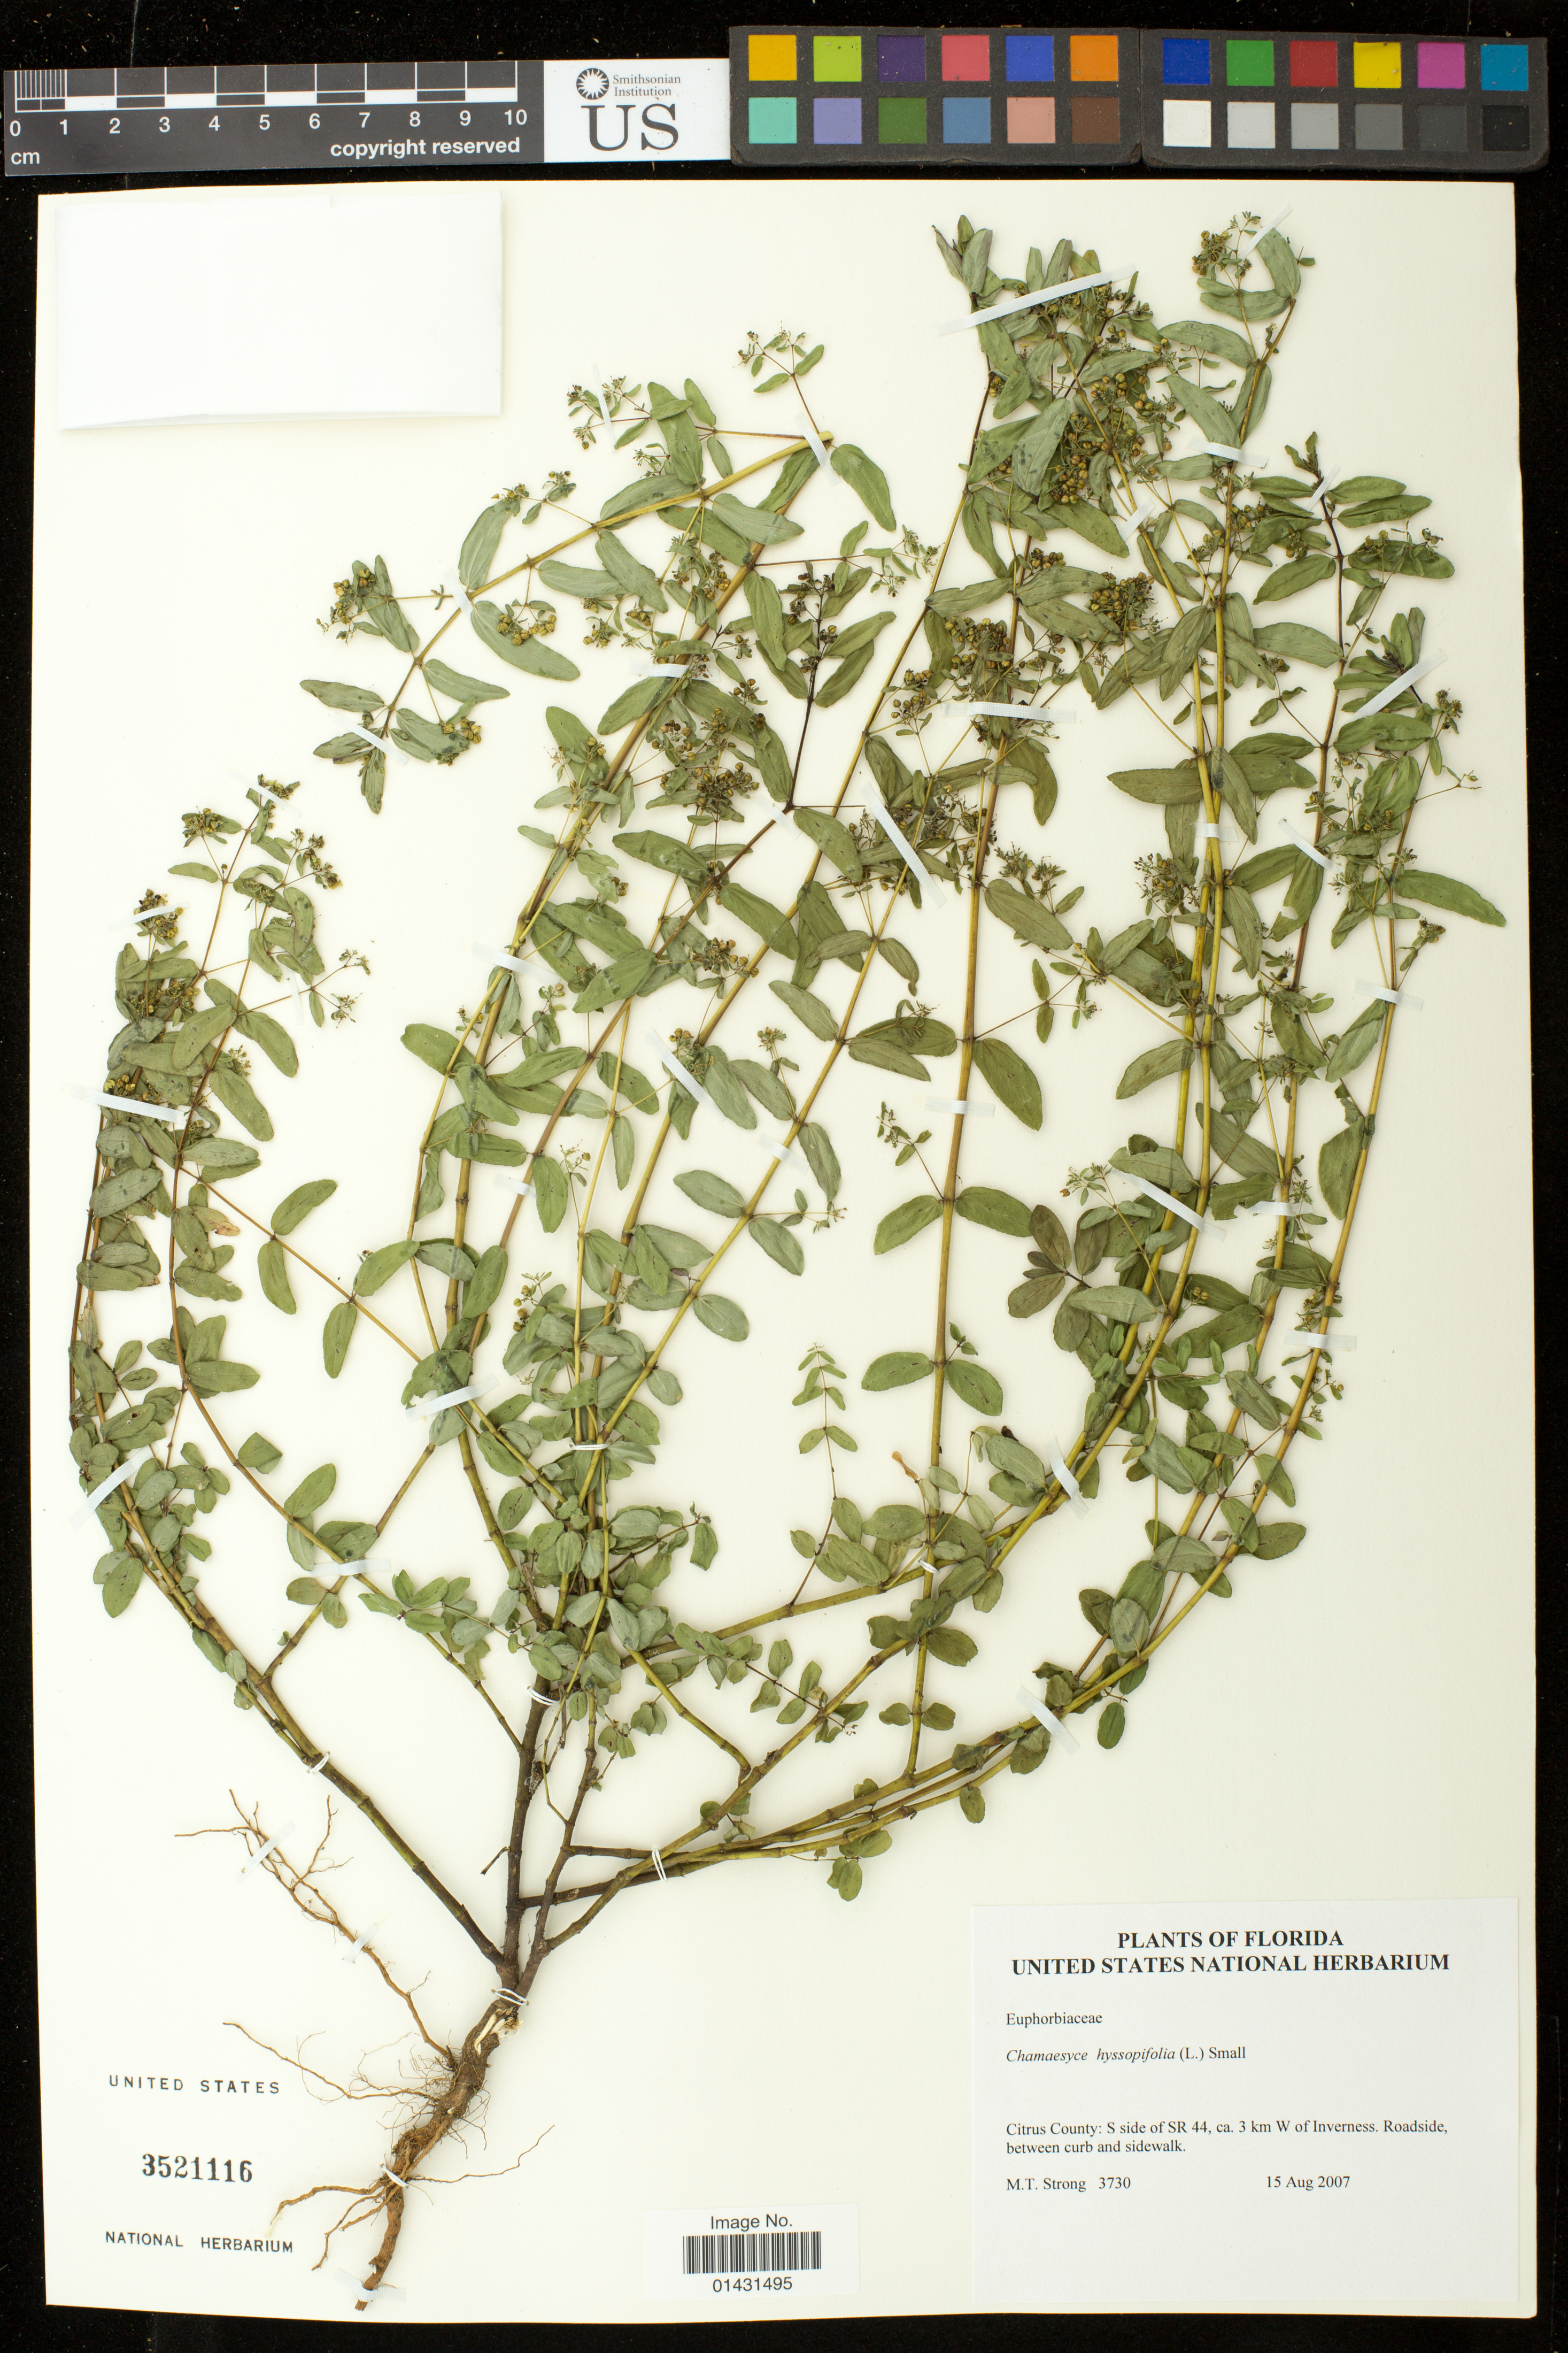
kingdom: Plantae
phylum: Tracheophyta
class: Magnoliopsida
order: Malpighiales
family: Euphorbiaceae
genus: Euphorbia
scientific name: Euphorbia hyssopifolia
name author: L.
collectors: M. T. Strong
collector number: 3730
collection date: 2007-08-15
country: United States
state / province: Florida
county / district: Citrus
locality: S side of SR 44, ca. 3 km W of Inverness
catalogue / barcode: US 3521116